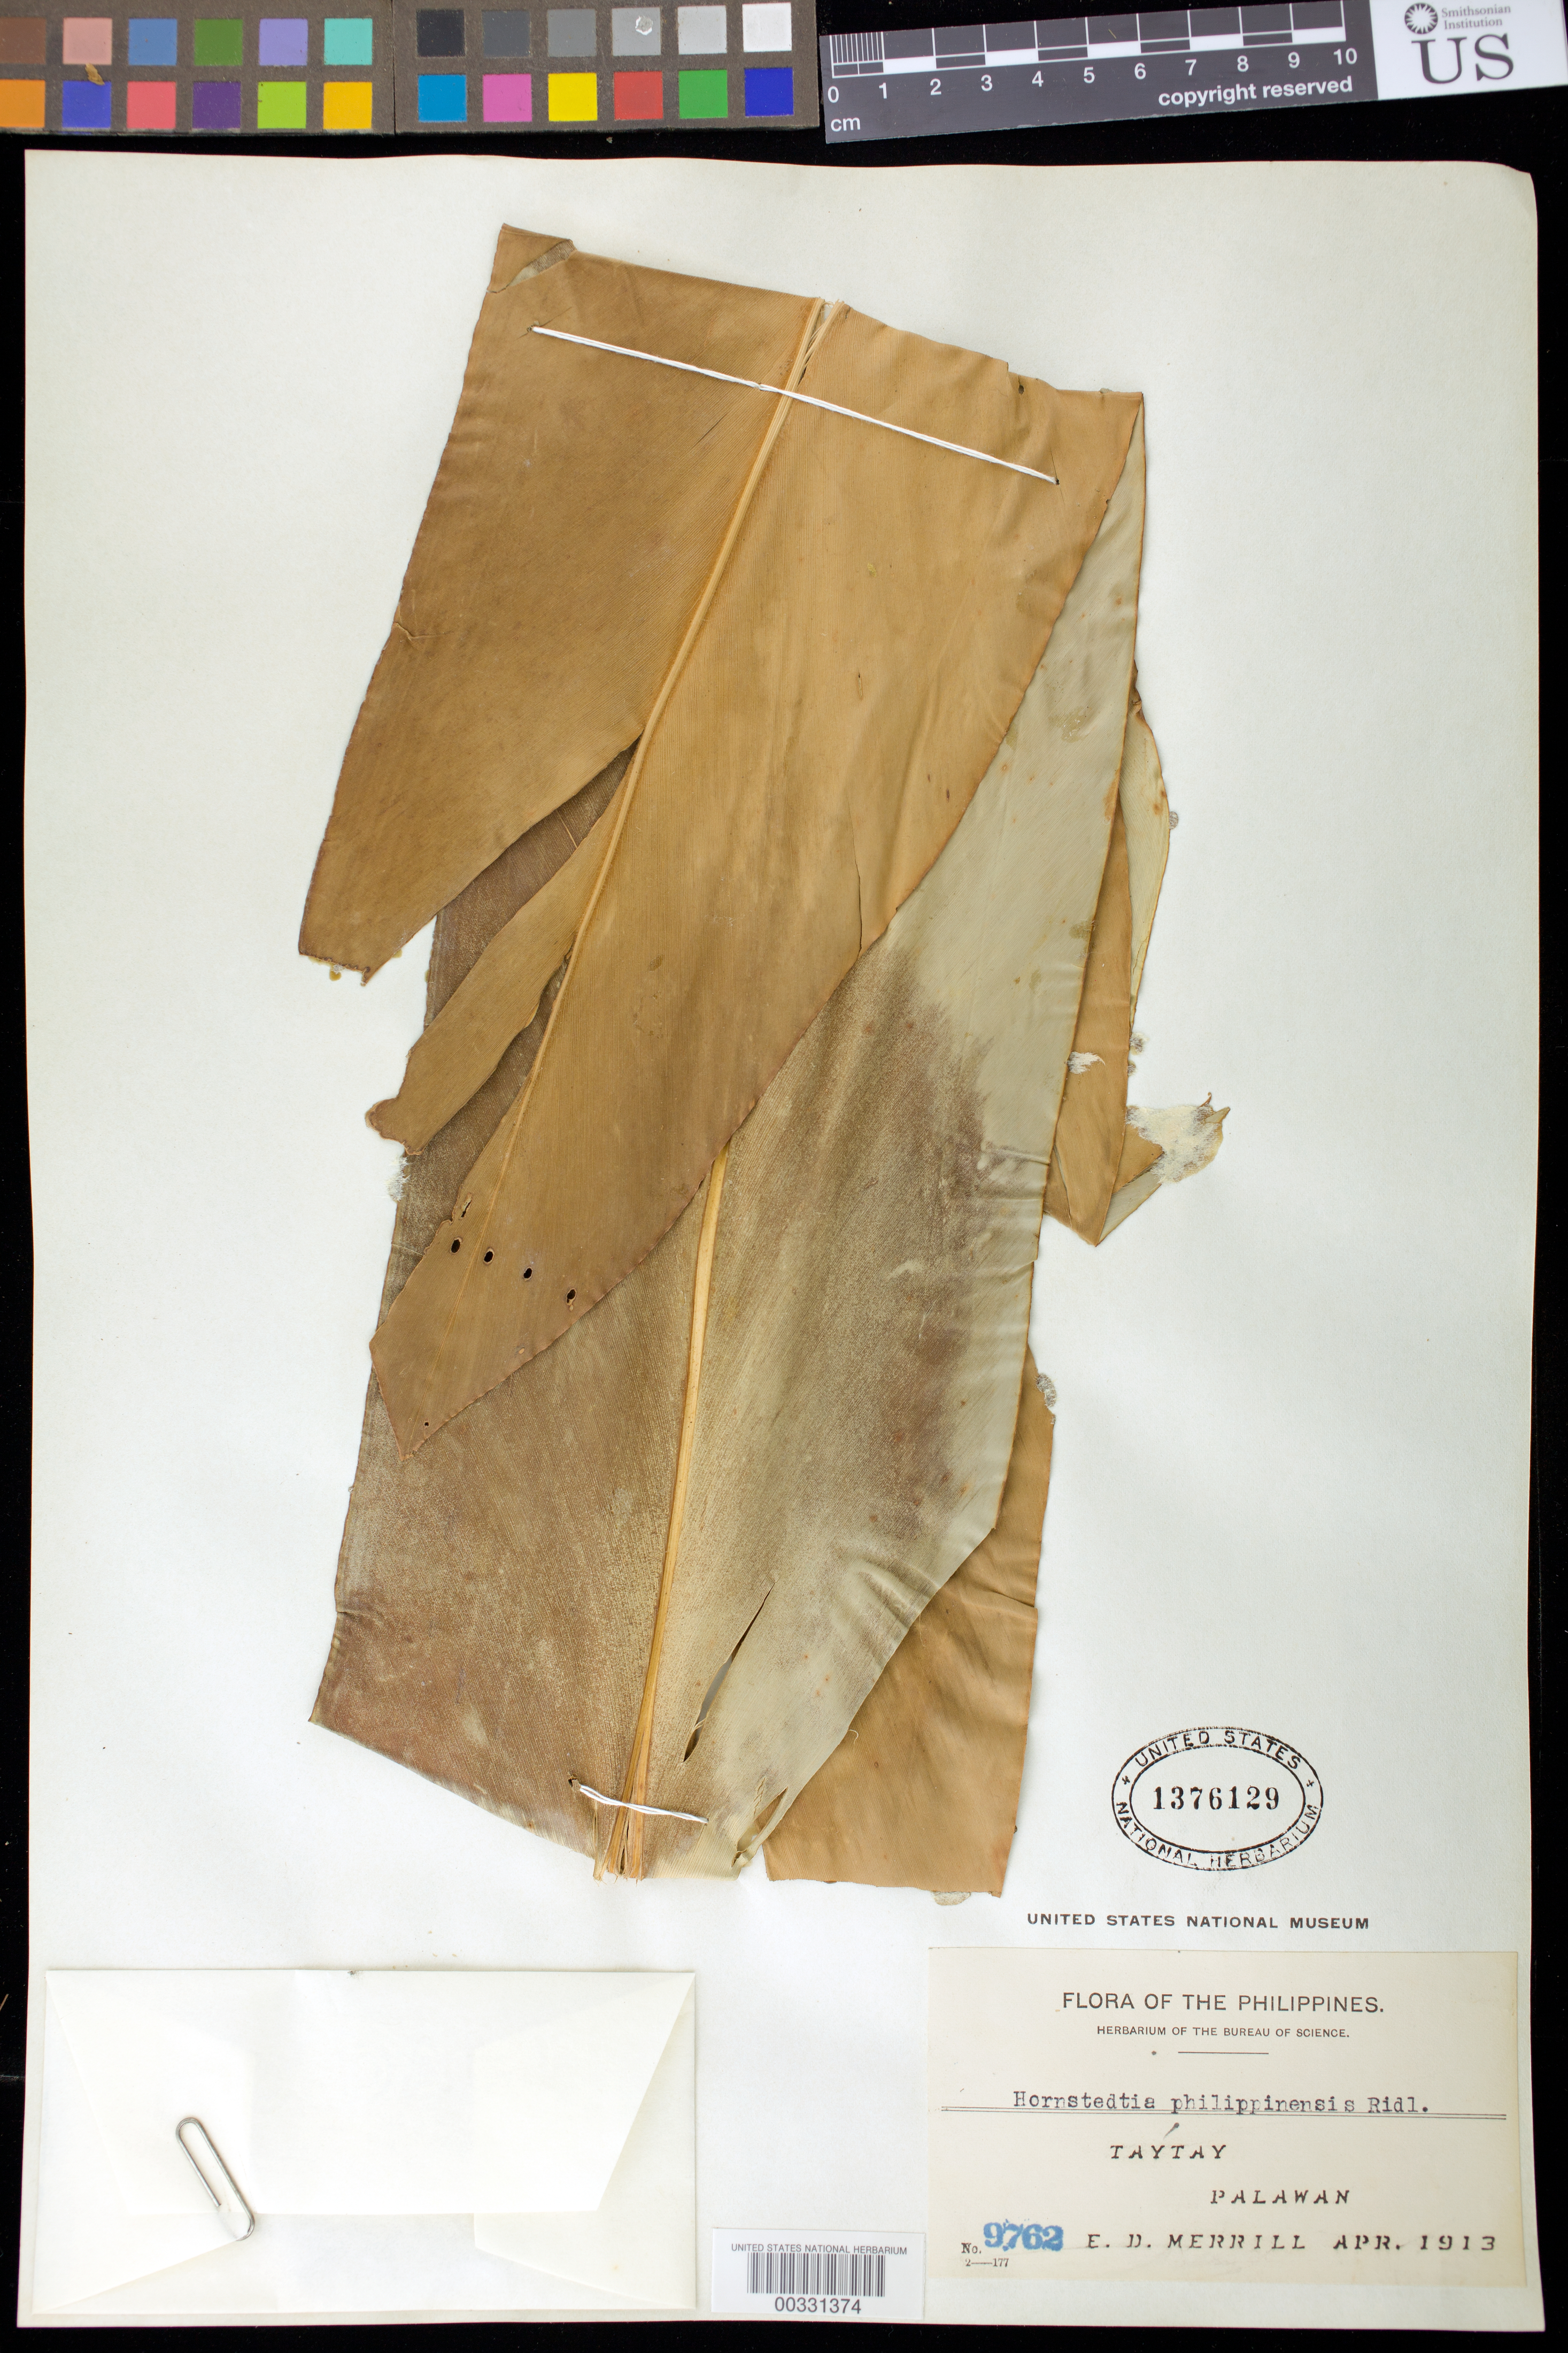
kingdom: Plantae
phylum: Tracheophyta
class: Liliopsida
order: Zingiberales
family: Zingiberaceae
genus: Etlingera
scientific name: Etlingera philippinensis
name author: (Ridl.) R.M. Sm.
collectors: E. D. Merrill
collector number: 9762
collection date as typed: Apr 1913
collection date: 1913-04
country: Philippines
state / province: Mimaropa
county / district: Palawan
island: Palawan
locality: Taytay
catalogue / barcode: US 1376129